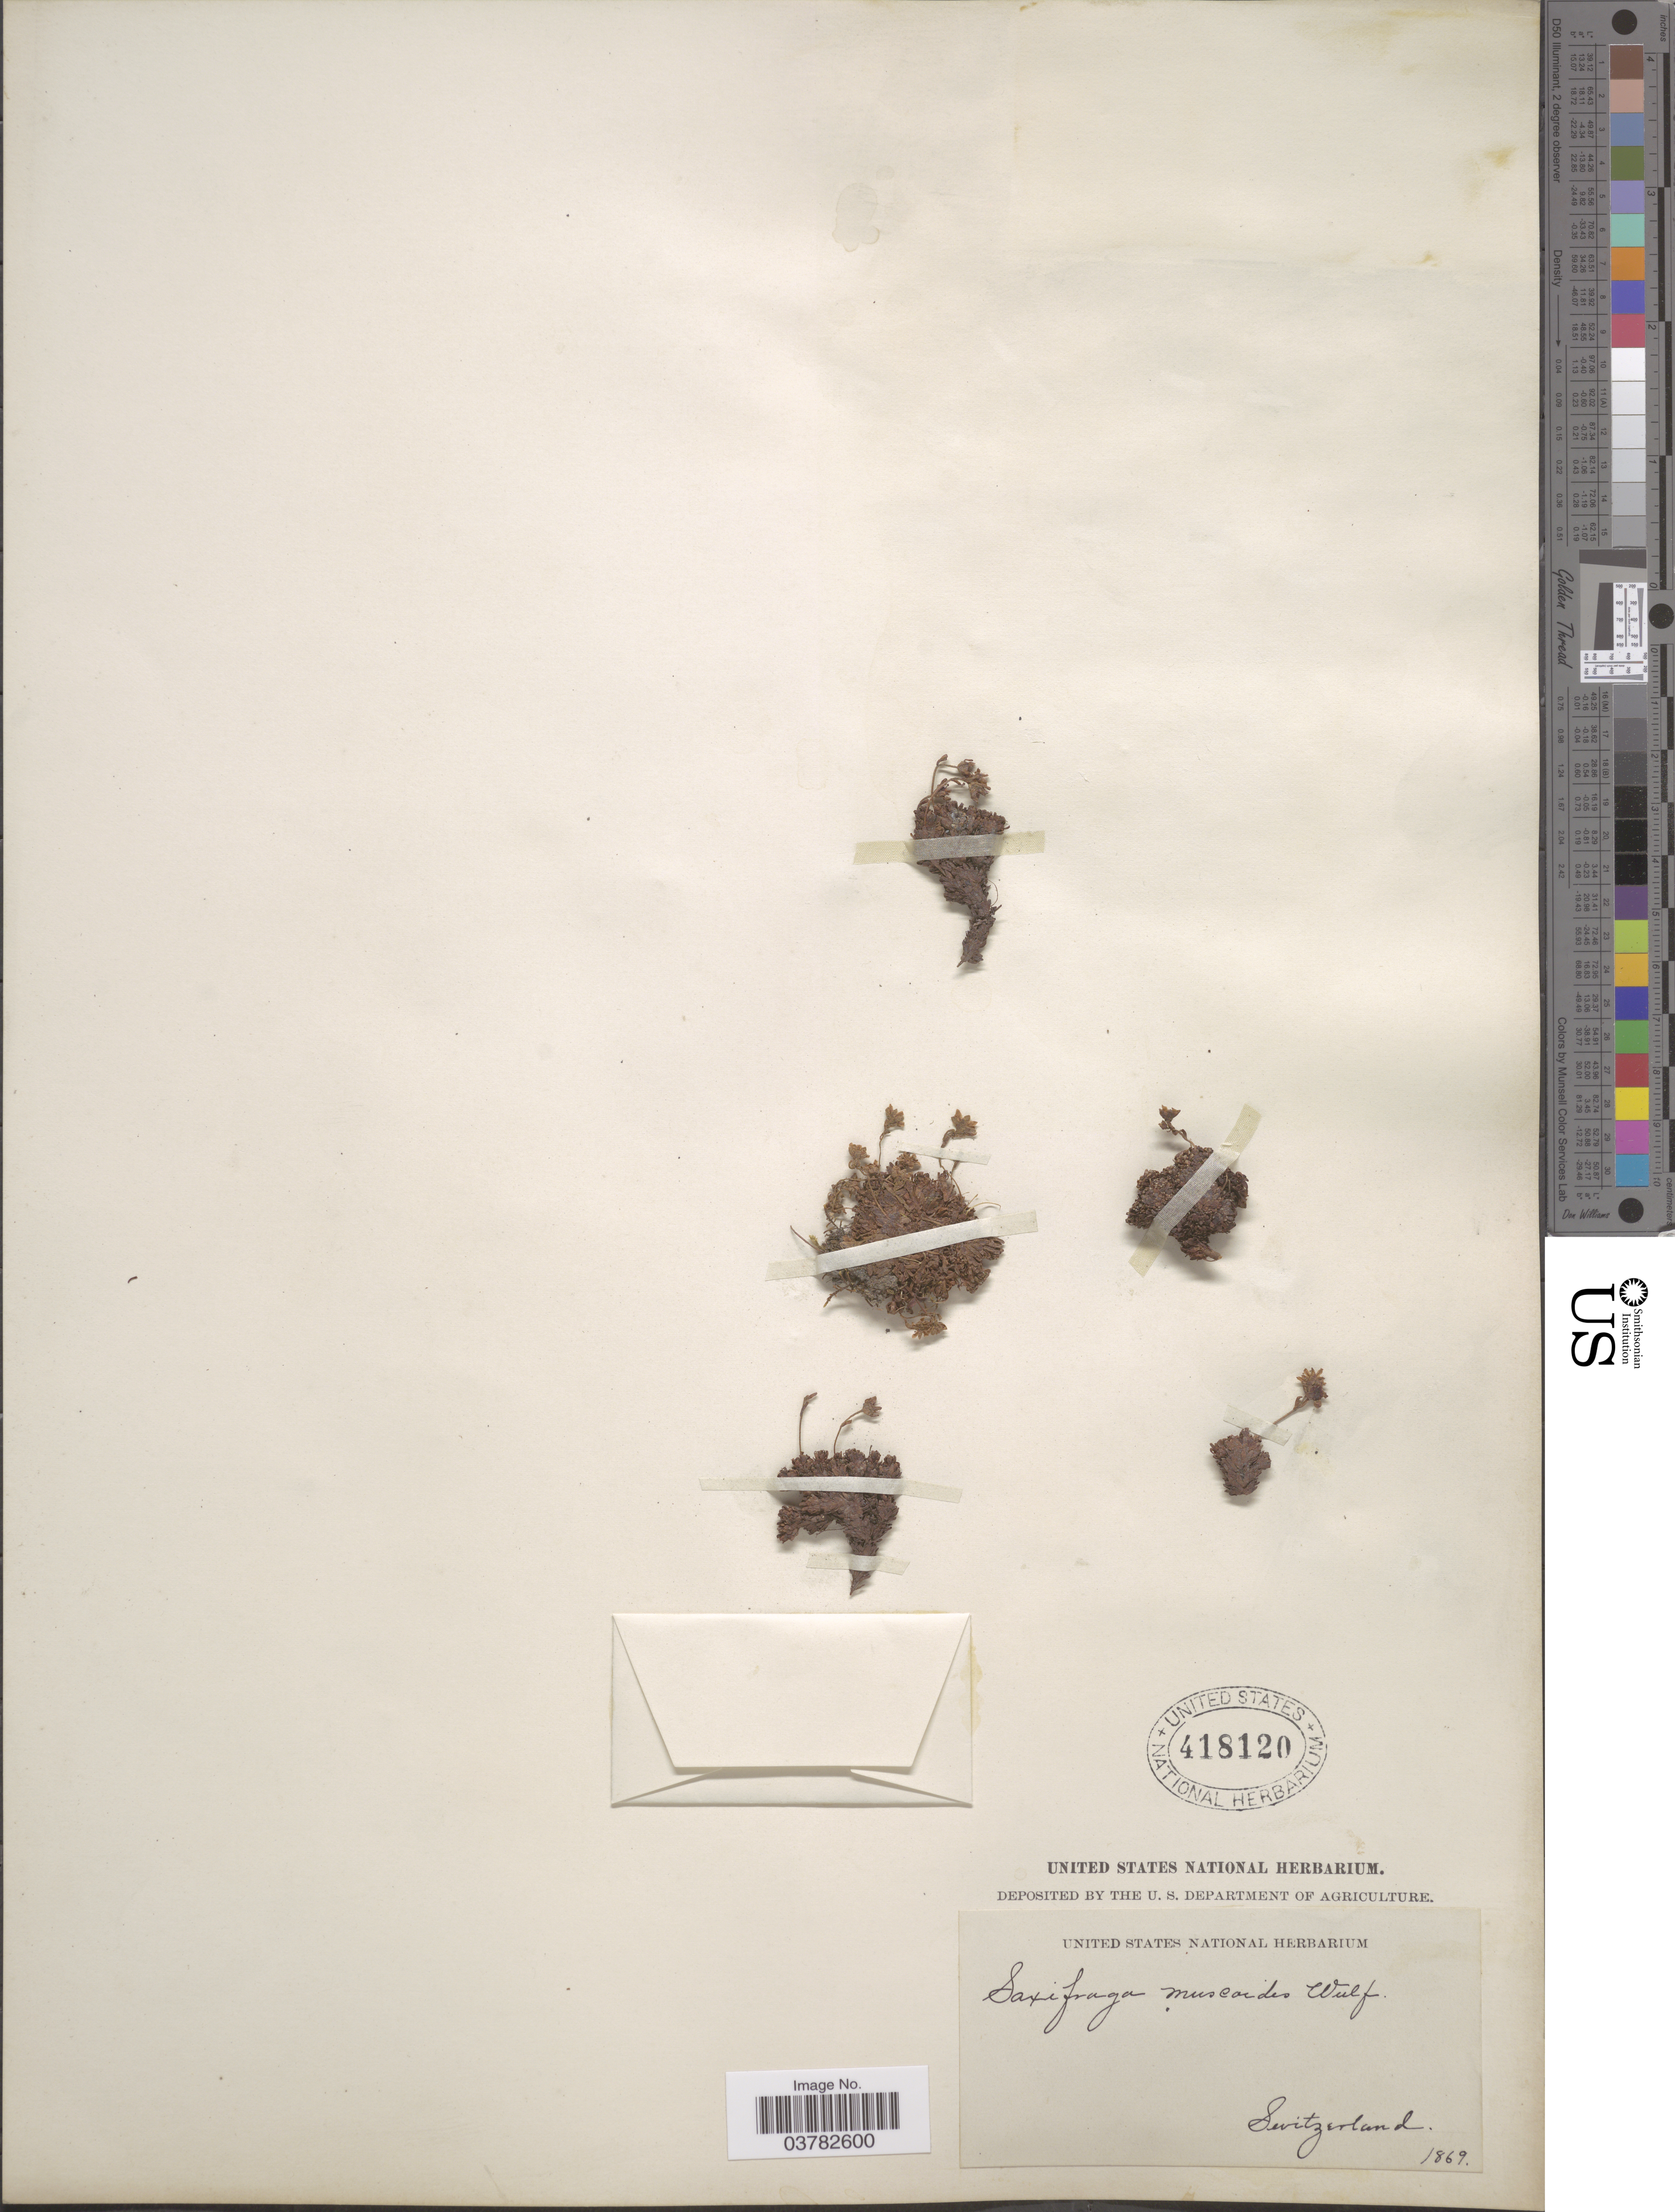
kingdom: Plantae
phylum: Tracheophyta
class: Magnoliopsida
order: Saxifragales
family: Saxifragaceae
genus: Saxifraga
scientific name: Saxifraga muscoides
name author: All.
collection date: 1869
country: Switzerland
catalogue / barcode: US 418120